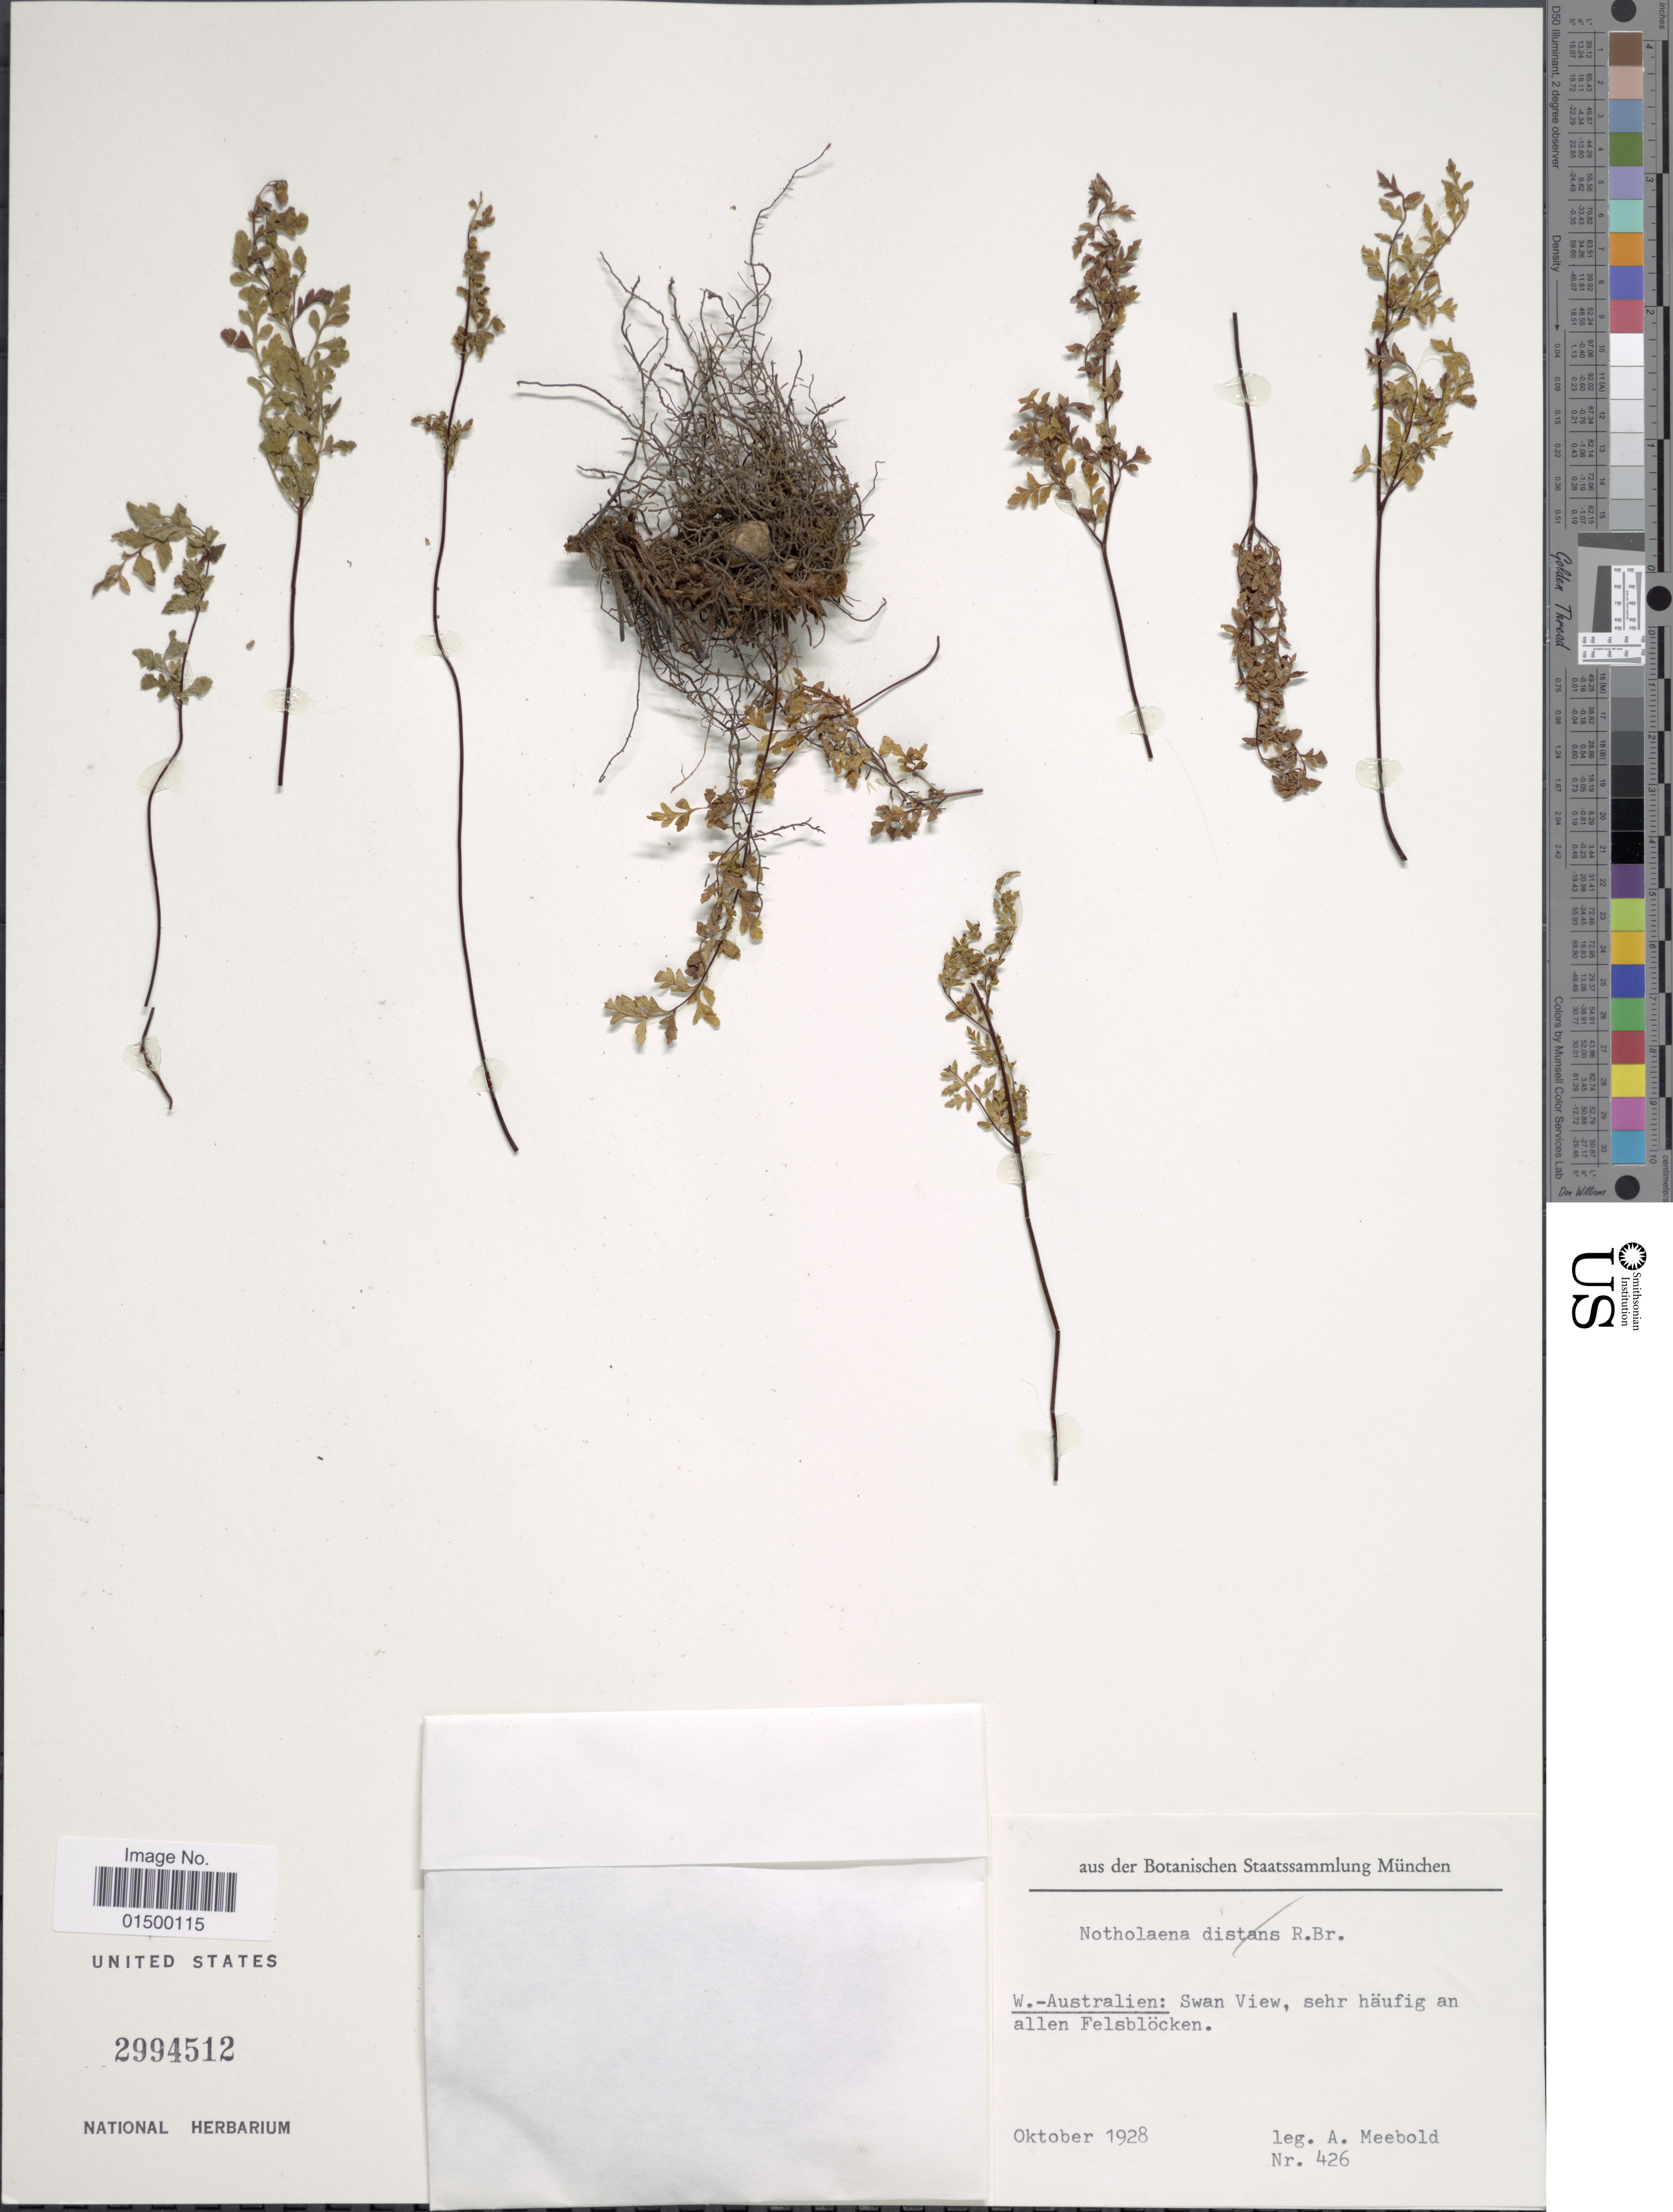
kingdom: Plantae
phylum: Tracheophyta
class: Polypodiopsida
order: Polypodiales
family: Pteridaceae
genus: Cheilanthes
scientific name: Cheilanthes sp.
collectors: A. Meebold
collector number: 426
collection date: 1928-10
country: Australia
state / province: Western Australia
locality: W.-Australien:San View, sehr haufig an allen Felsblocken.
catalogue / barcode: US 2994512